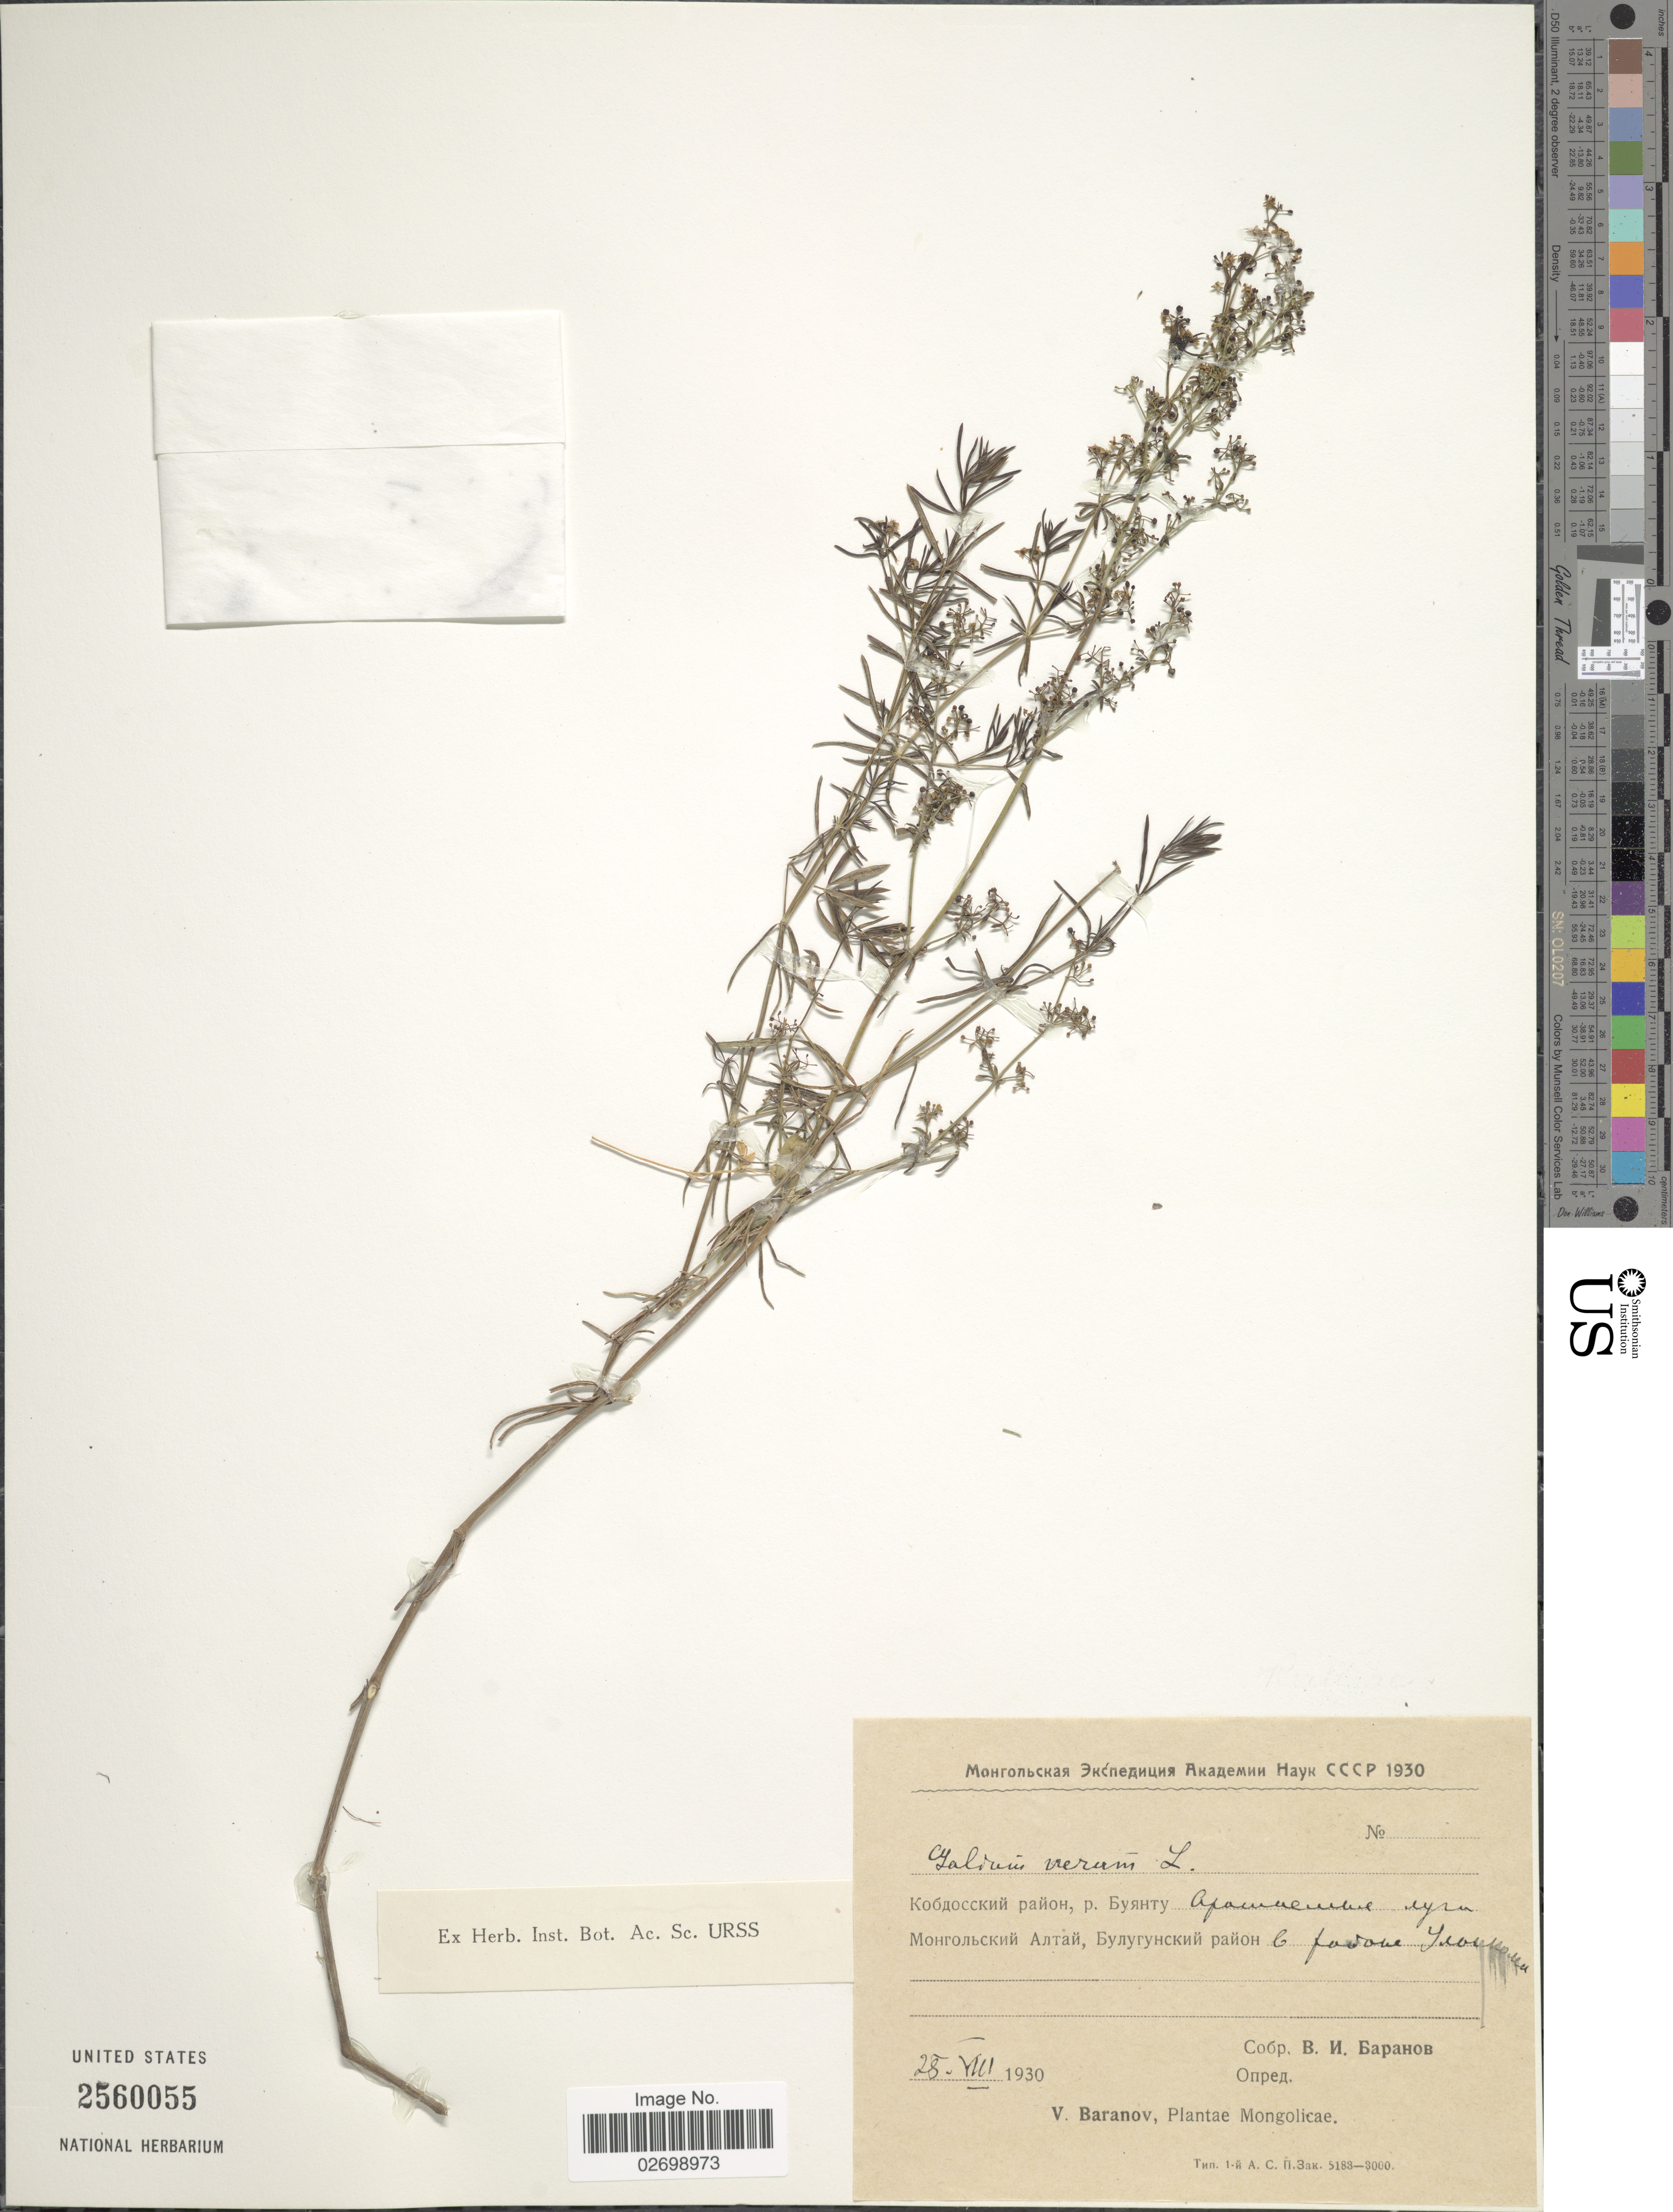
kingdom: Plantae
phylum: Tracheophyta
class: Magnoliopsida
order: Gentianales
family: Rubiaceae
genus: Galium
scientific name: Galium verum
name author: L.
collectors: V. Baranov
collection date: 1930-08-25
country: Mongolia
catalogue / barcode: US 2560055